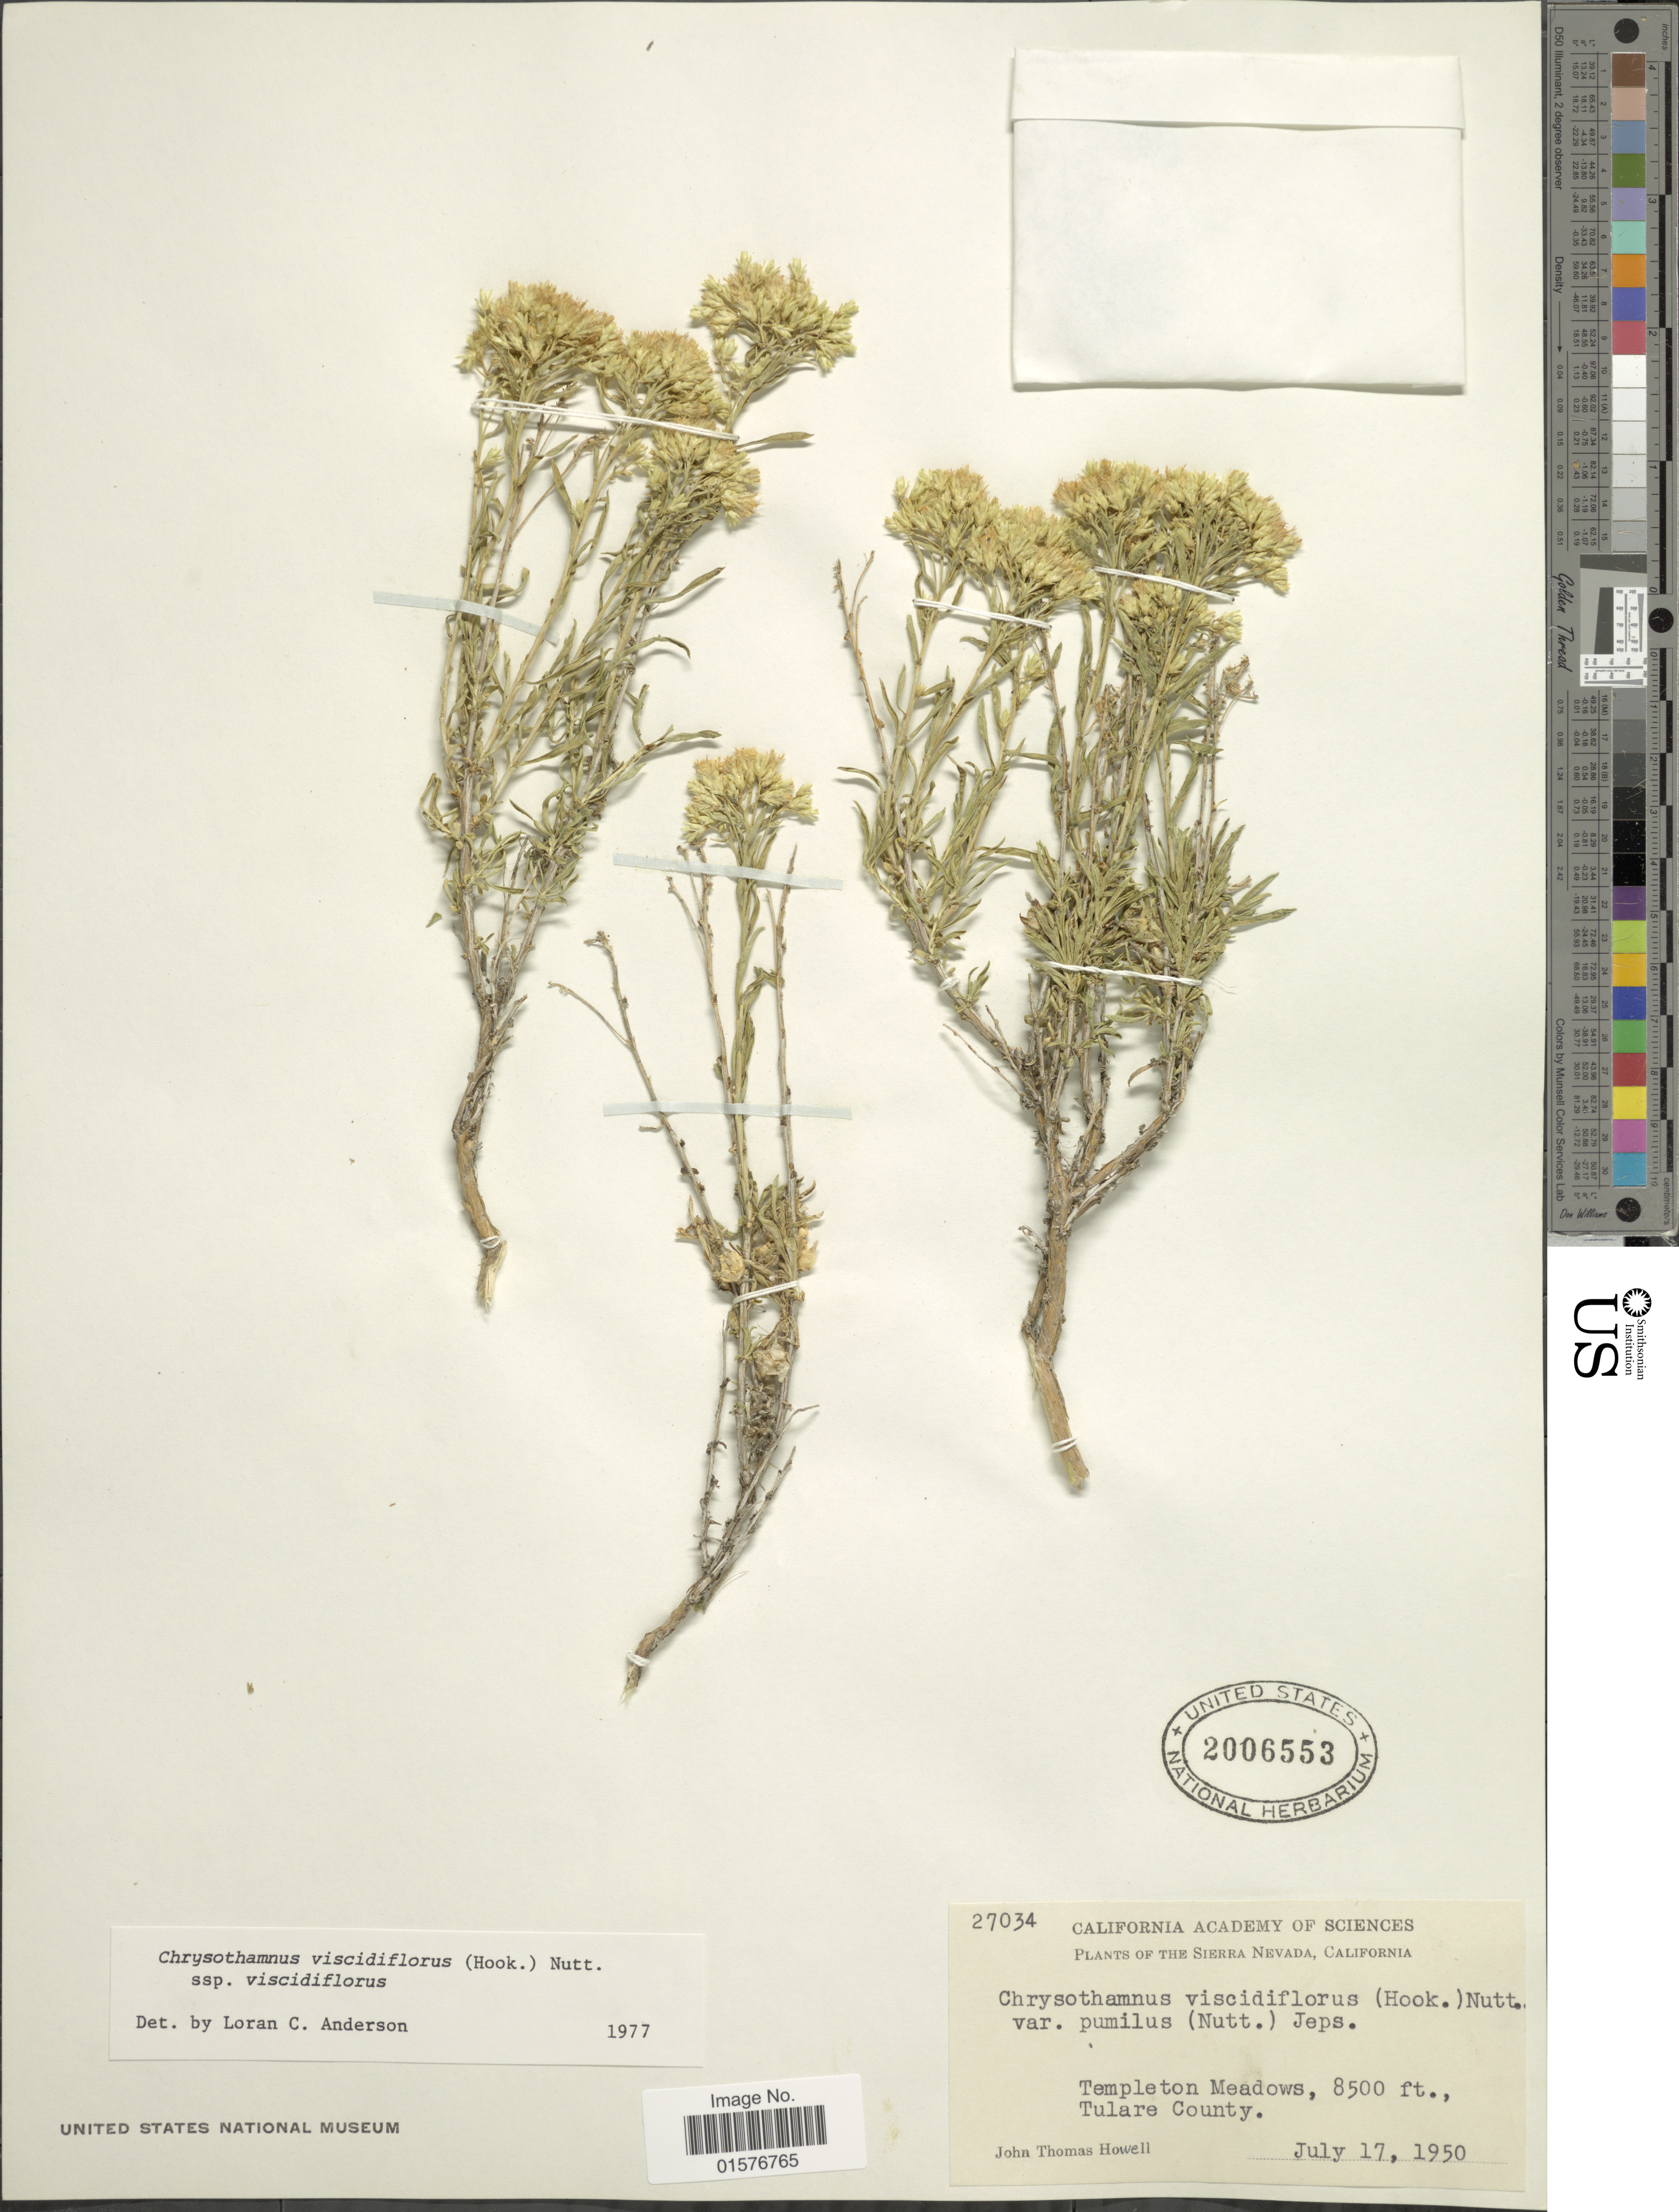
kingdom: Plantae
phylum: Tracheophyta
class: Magnoliopsida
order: Asterales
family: Asteraceae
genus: Chrysothamnus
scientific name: Chrysothamnus viscidiflorus subsp. viscidiflorus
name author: (Hook.) Nutt.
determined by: Urbatsch, Lowell E., Curator (LSU), Louisiana State University (UNITED STATES)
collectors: J. T. Howell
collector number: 27034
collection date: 1950-07-17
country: United States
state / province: California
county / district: Tulare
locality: The Sierra Nevada, California, Templeton Meadows, Tulare County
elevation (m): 2591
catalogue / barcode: US 2006553